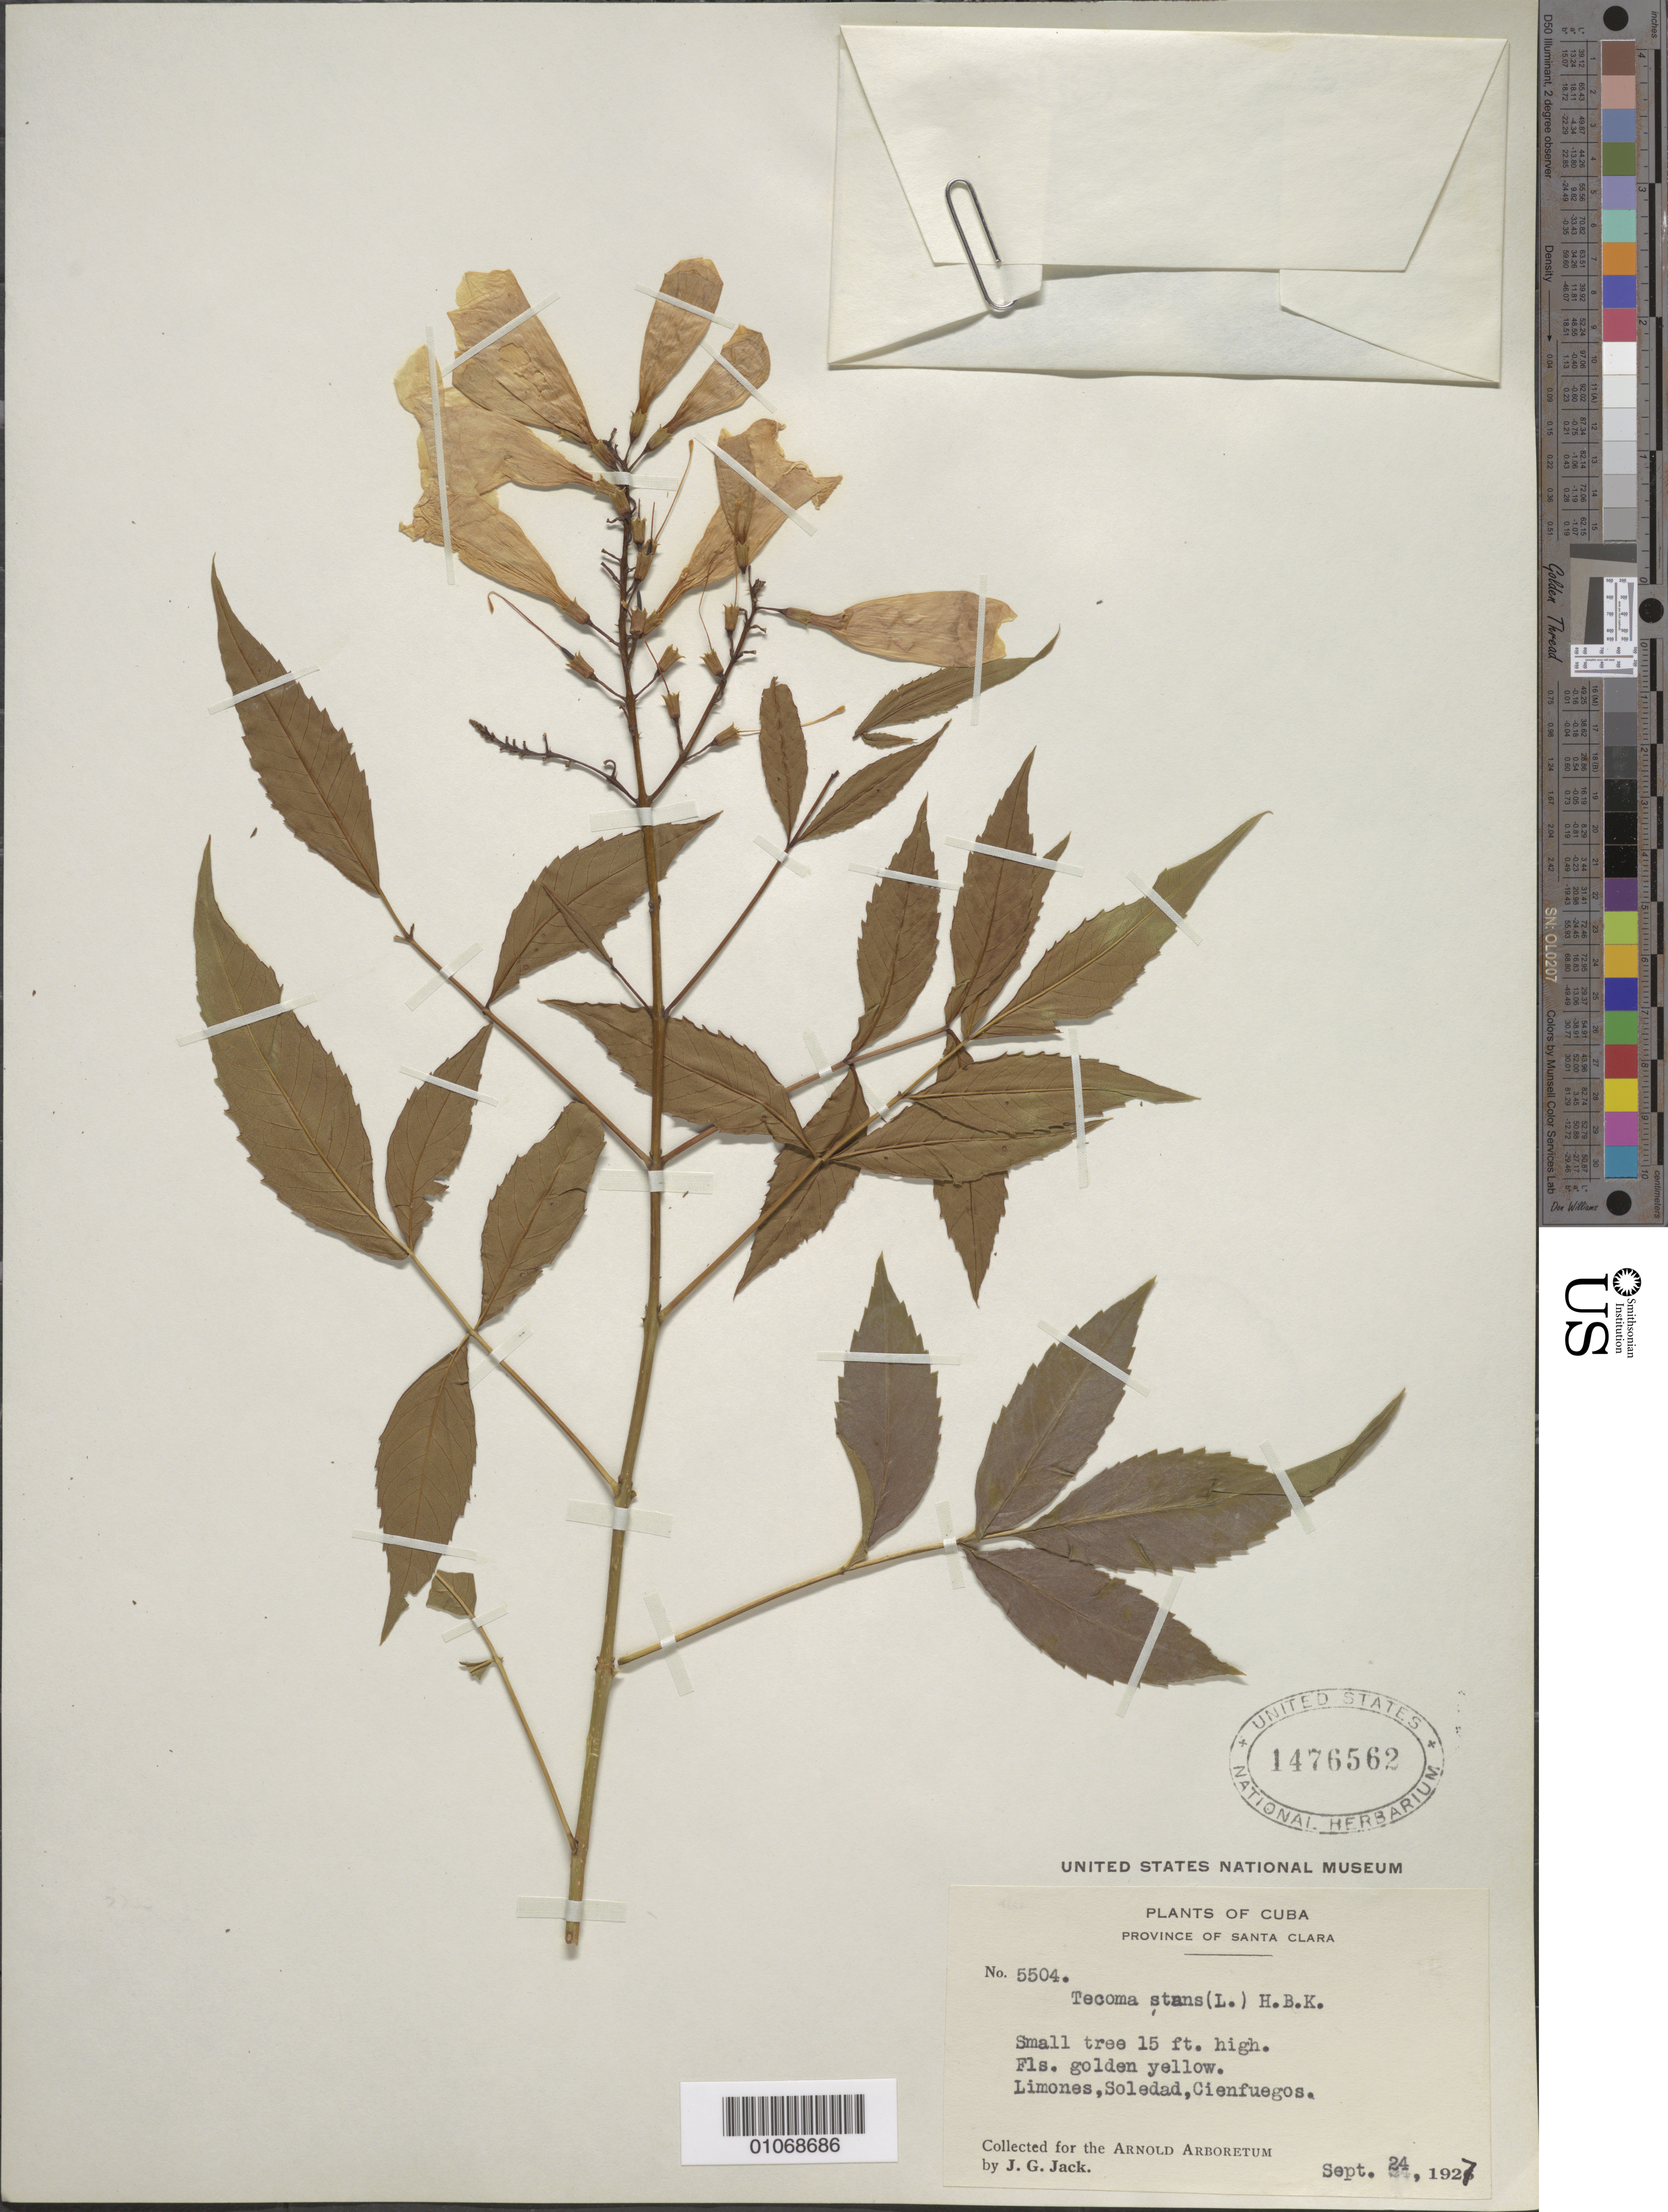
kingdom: Plantae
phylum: Tracheophyta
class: Magnoliopsida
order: Lamiales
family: Bignoniaceae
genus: Tecoma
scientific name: Tecoma stans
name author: (L.) Juss. ex Kunth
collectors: J. G. Jack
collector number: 5504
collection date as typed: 24 Sep 1927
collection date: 1927-09-24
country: Cuba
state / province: Cienfuegos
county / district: Santa Clara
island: Cuba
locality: Limones, Soledad, Cienfuegos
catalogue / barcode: US 1476562